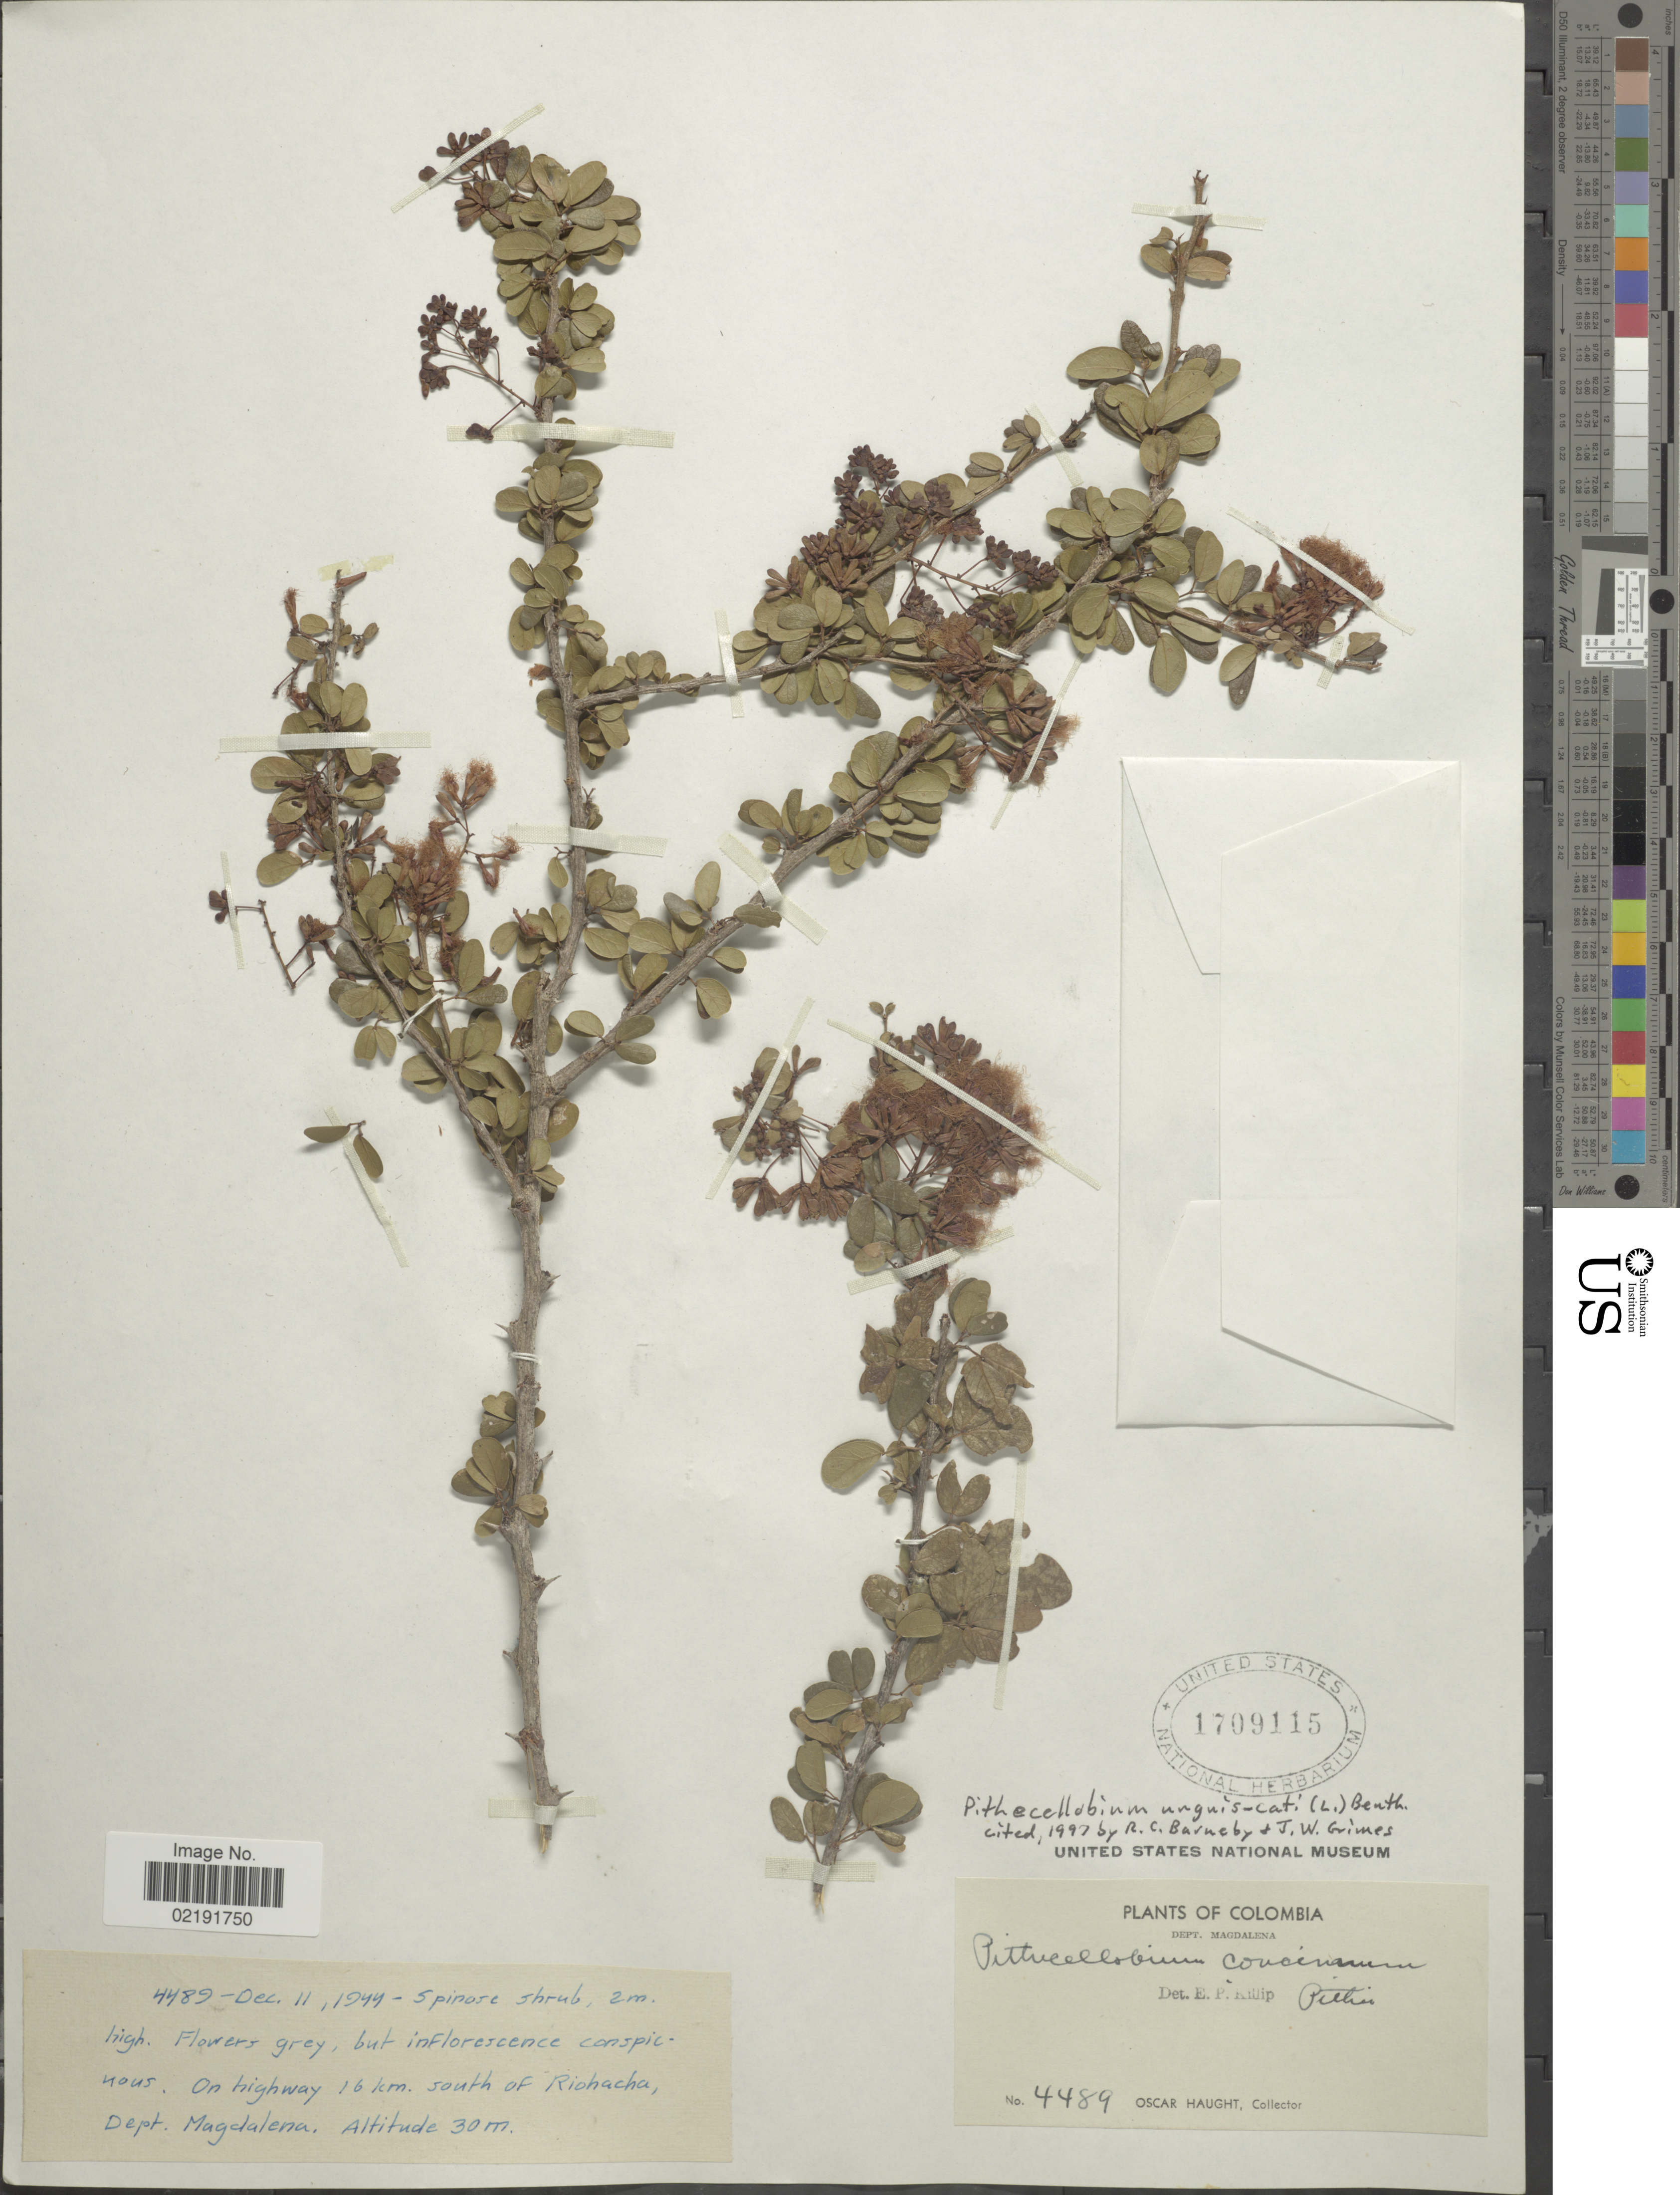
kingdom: Plantae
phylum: Tracheophyta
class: Magnoliopsida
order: Fabales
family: Fabaceae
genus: Pithecellobium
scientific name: Pithecellobium unguis-cati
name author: (L.) Benth.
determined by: Barneby, R. C.; Grimes, J. W.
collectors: O. L. Haught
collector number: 4489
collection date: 1944-12-11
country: Colombia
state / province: Magdalena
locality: On highway 16 km. south of Riohacha, Dept. Magdalena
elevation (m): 30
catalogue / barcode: US 1709115